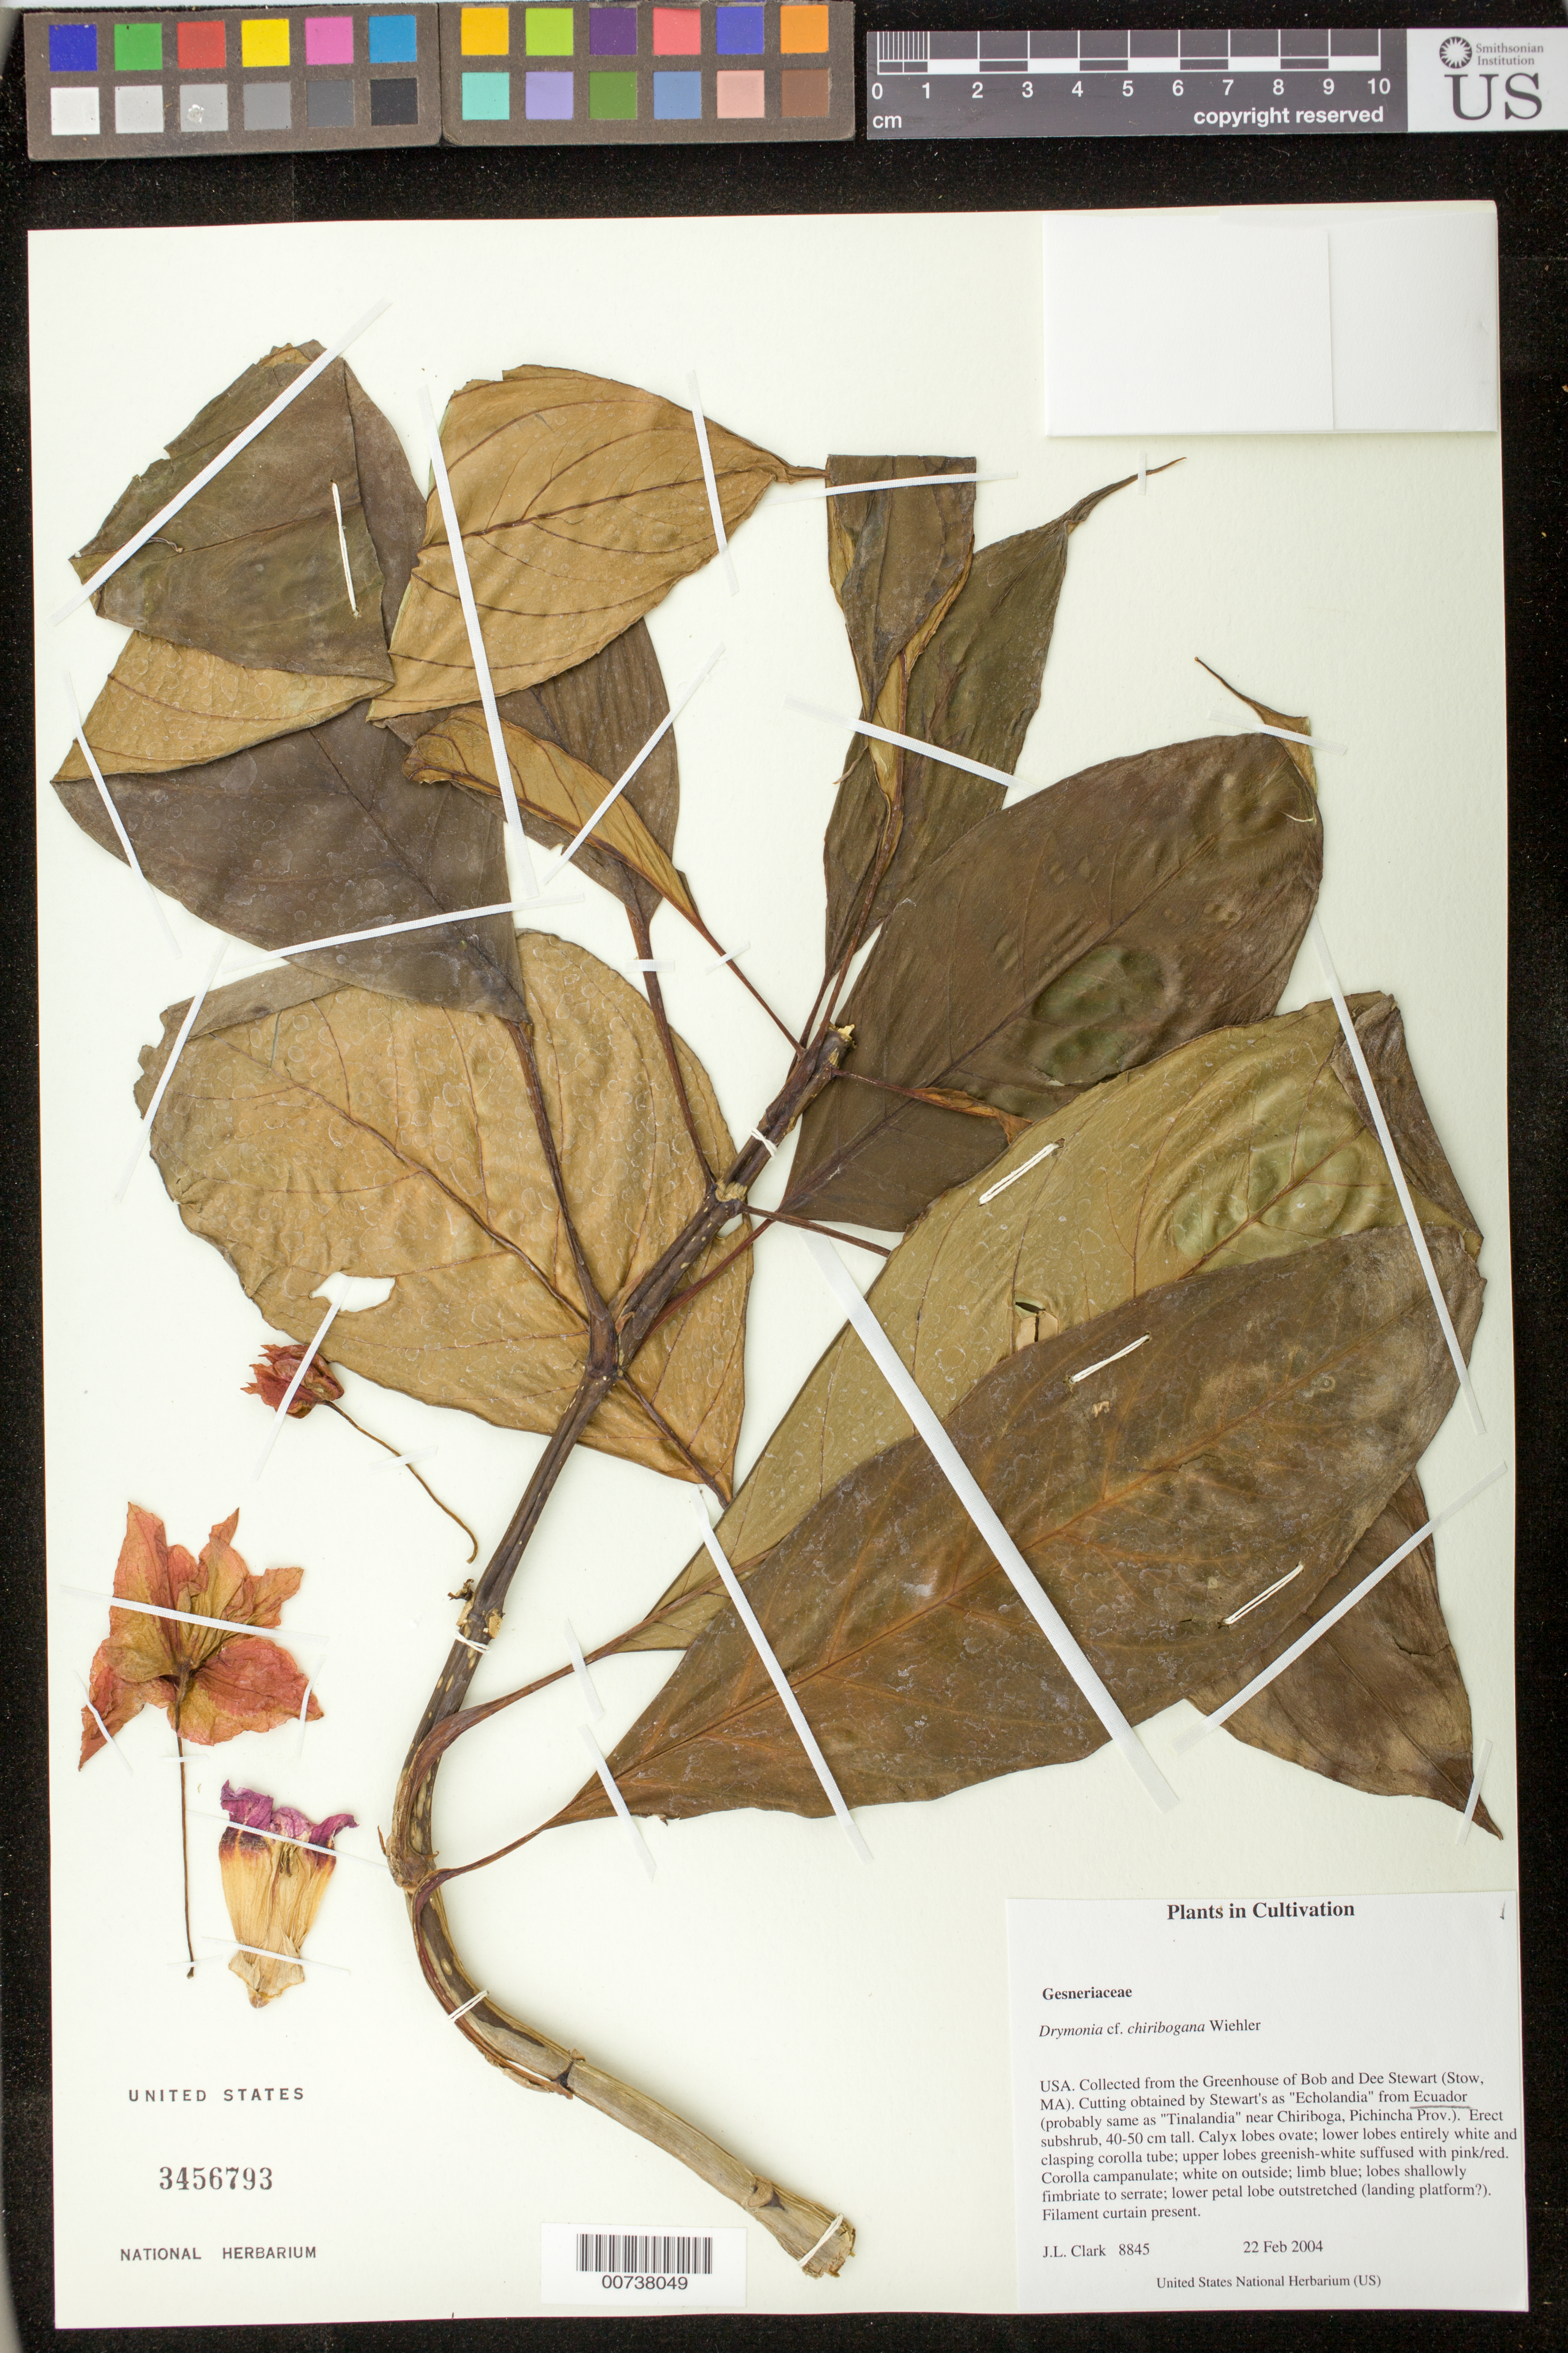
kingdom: Plantae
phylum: Tracheophyta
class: Magnoliopsida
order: Lamiales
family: Gesneriaceae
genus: Drymonia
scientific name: Drymonia chiribogana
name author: Wiehler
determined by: Clark, J. L., (SEL), The Marie Selby Botanical Garden (UNITED STATES)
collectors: J. L. Clark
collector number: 8845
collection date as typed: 22 Feb 2004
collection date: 2004-02-22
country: Ecuador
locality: Cultivated in greenhouse of Bob and Dee Stewart, Stow, MA.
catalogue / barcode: US 3456793